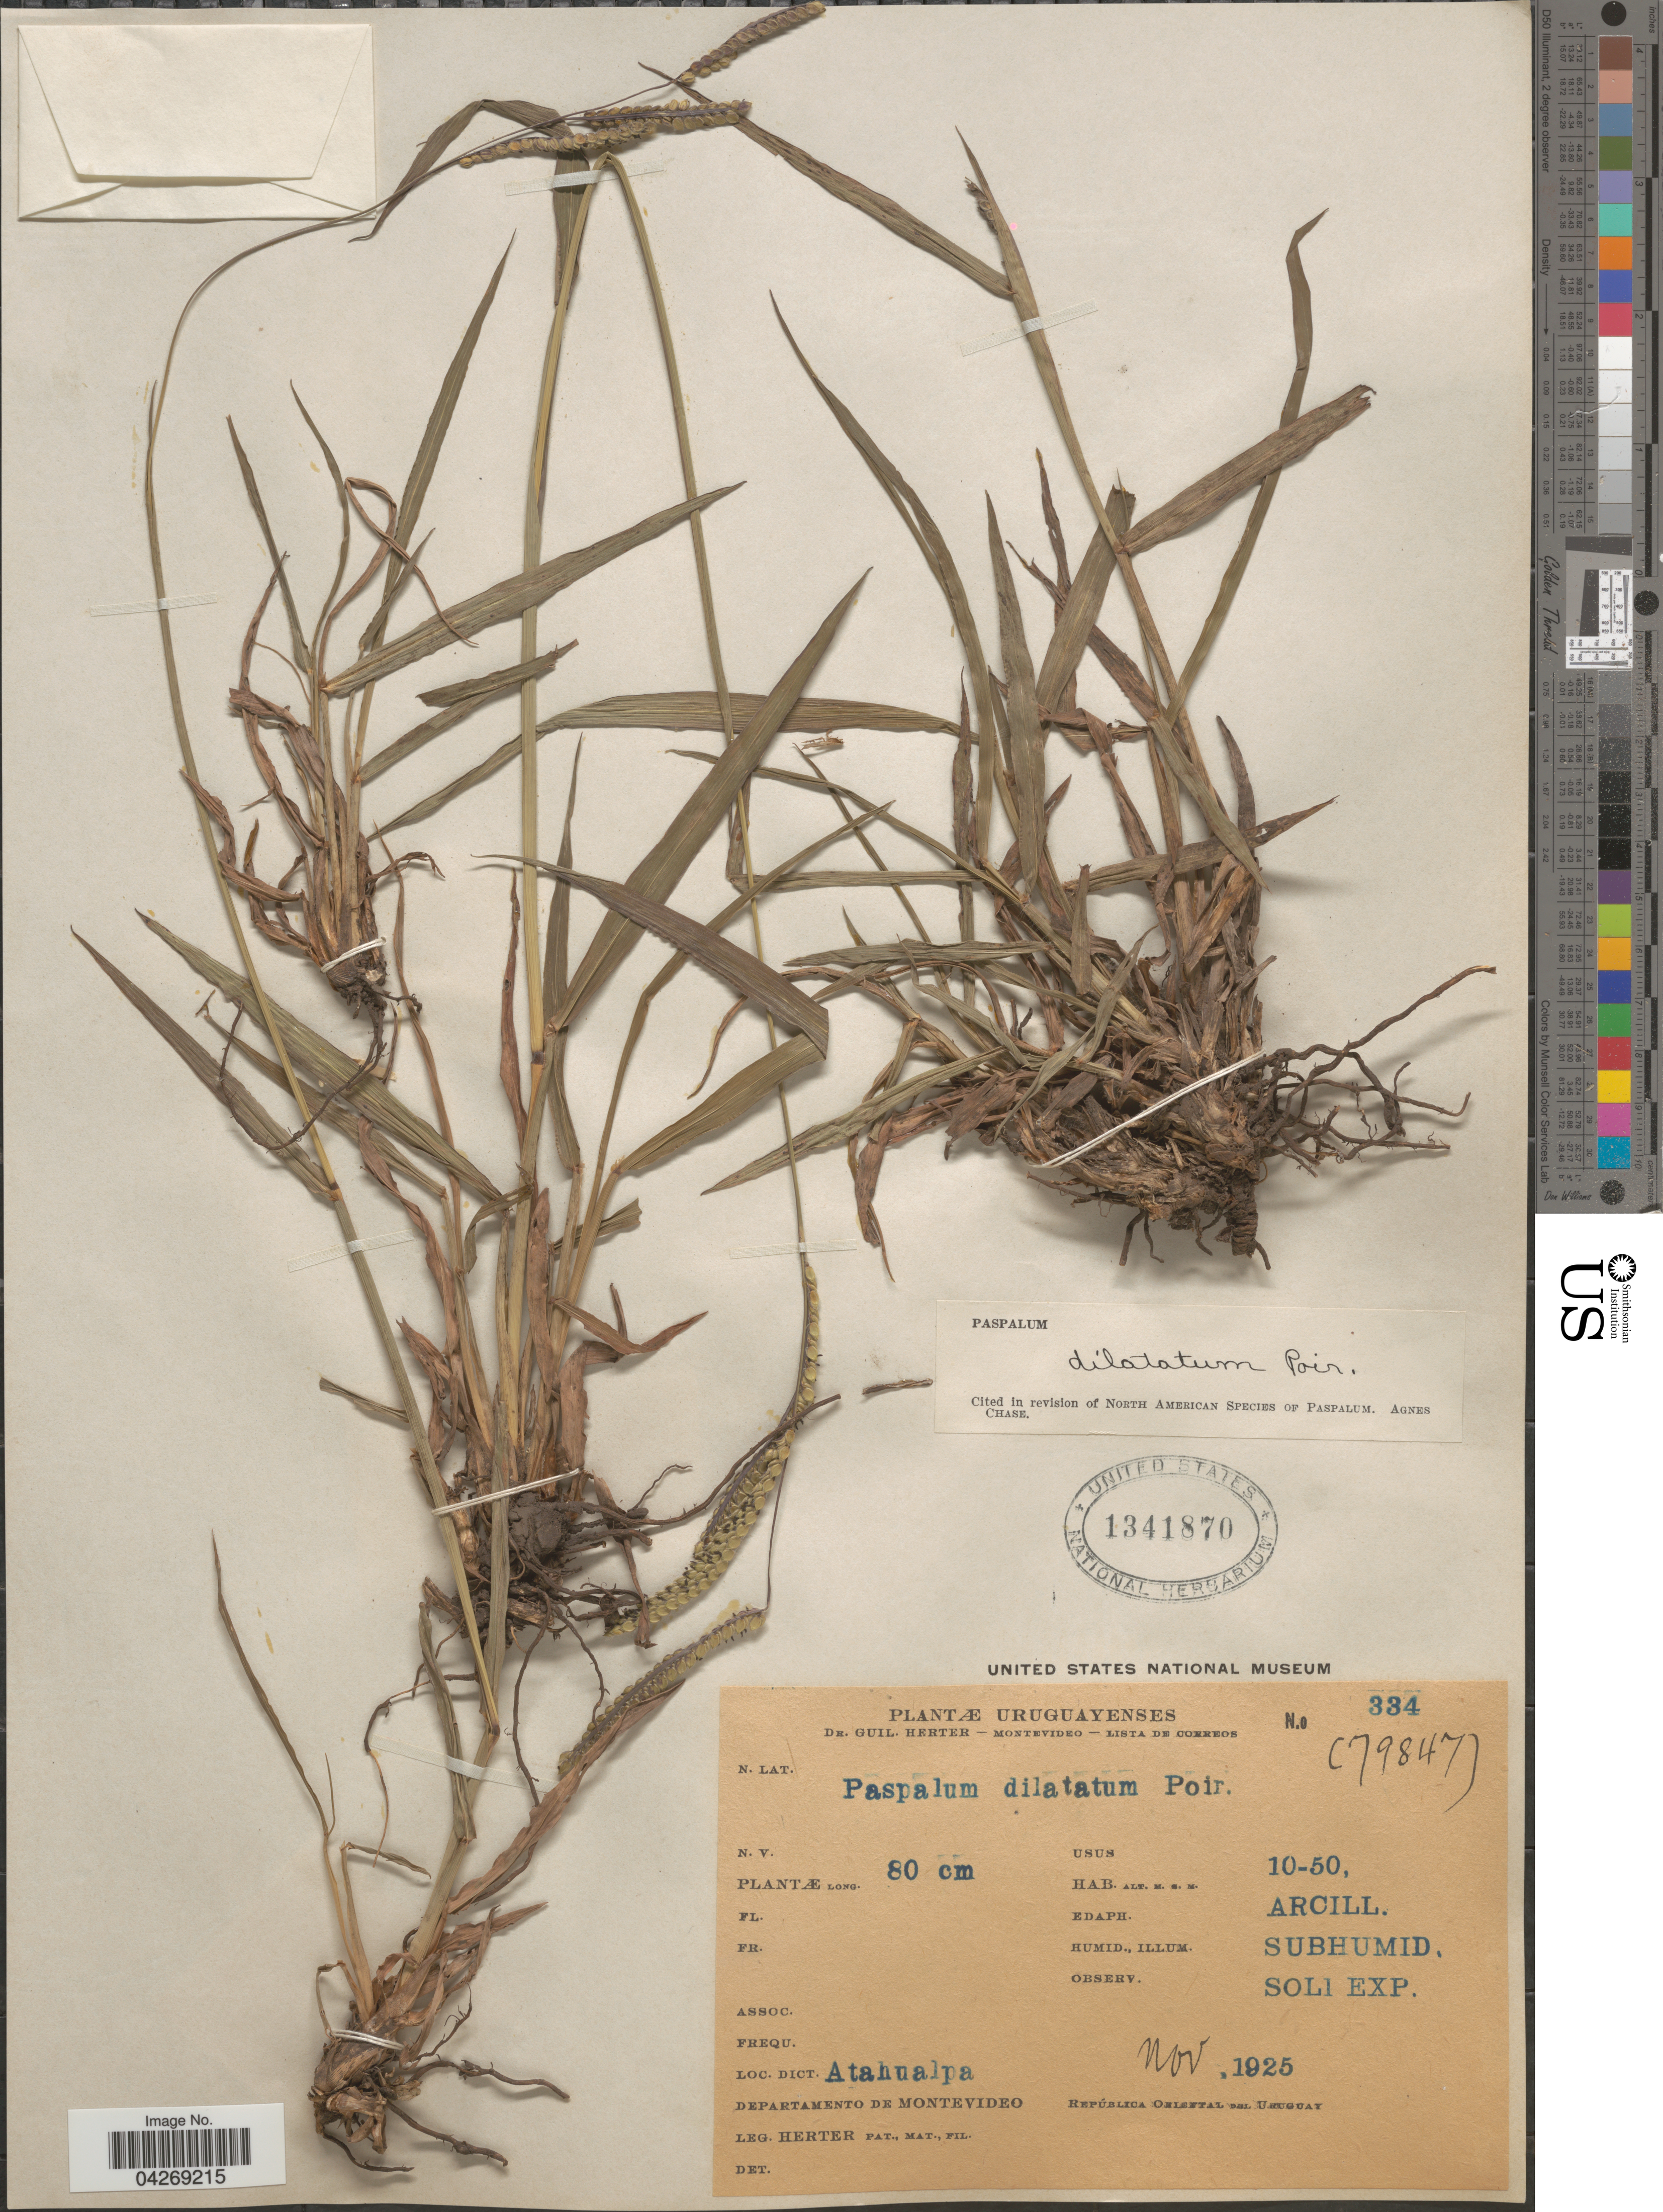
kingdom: Plantae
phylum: Tracheophyta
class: Liliopsida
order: Poales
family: Poaceae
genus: Paspalum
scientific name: Paspalum dilatatum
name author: Poir.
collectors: G. Herter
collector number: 334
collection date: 1925-11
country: Uruguay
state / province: Montevideo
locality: Atahualpa. Departamento de Montevideo. República Oriental del Uruguay.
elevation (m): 10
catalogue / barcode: US 1341870